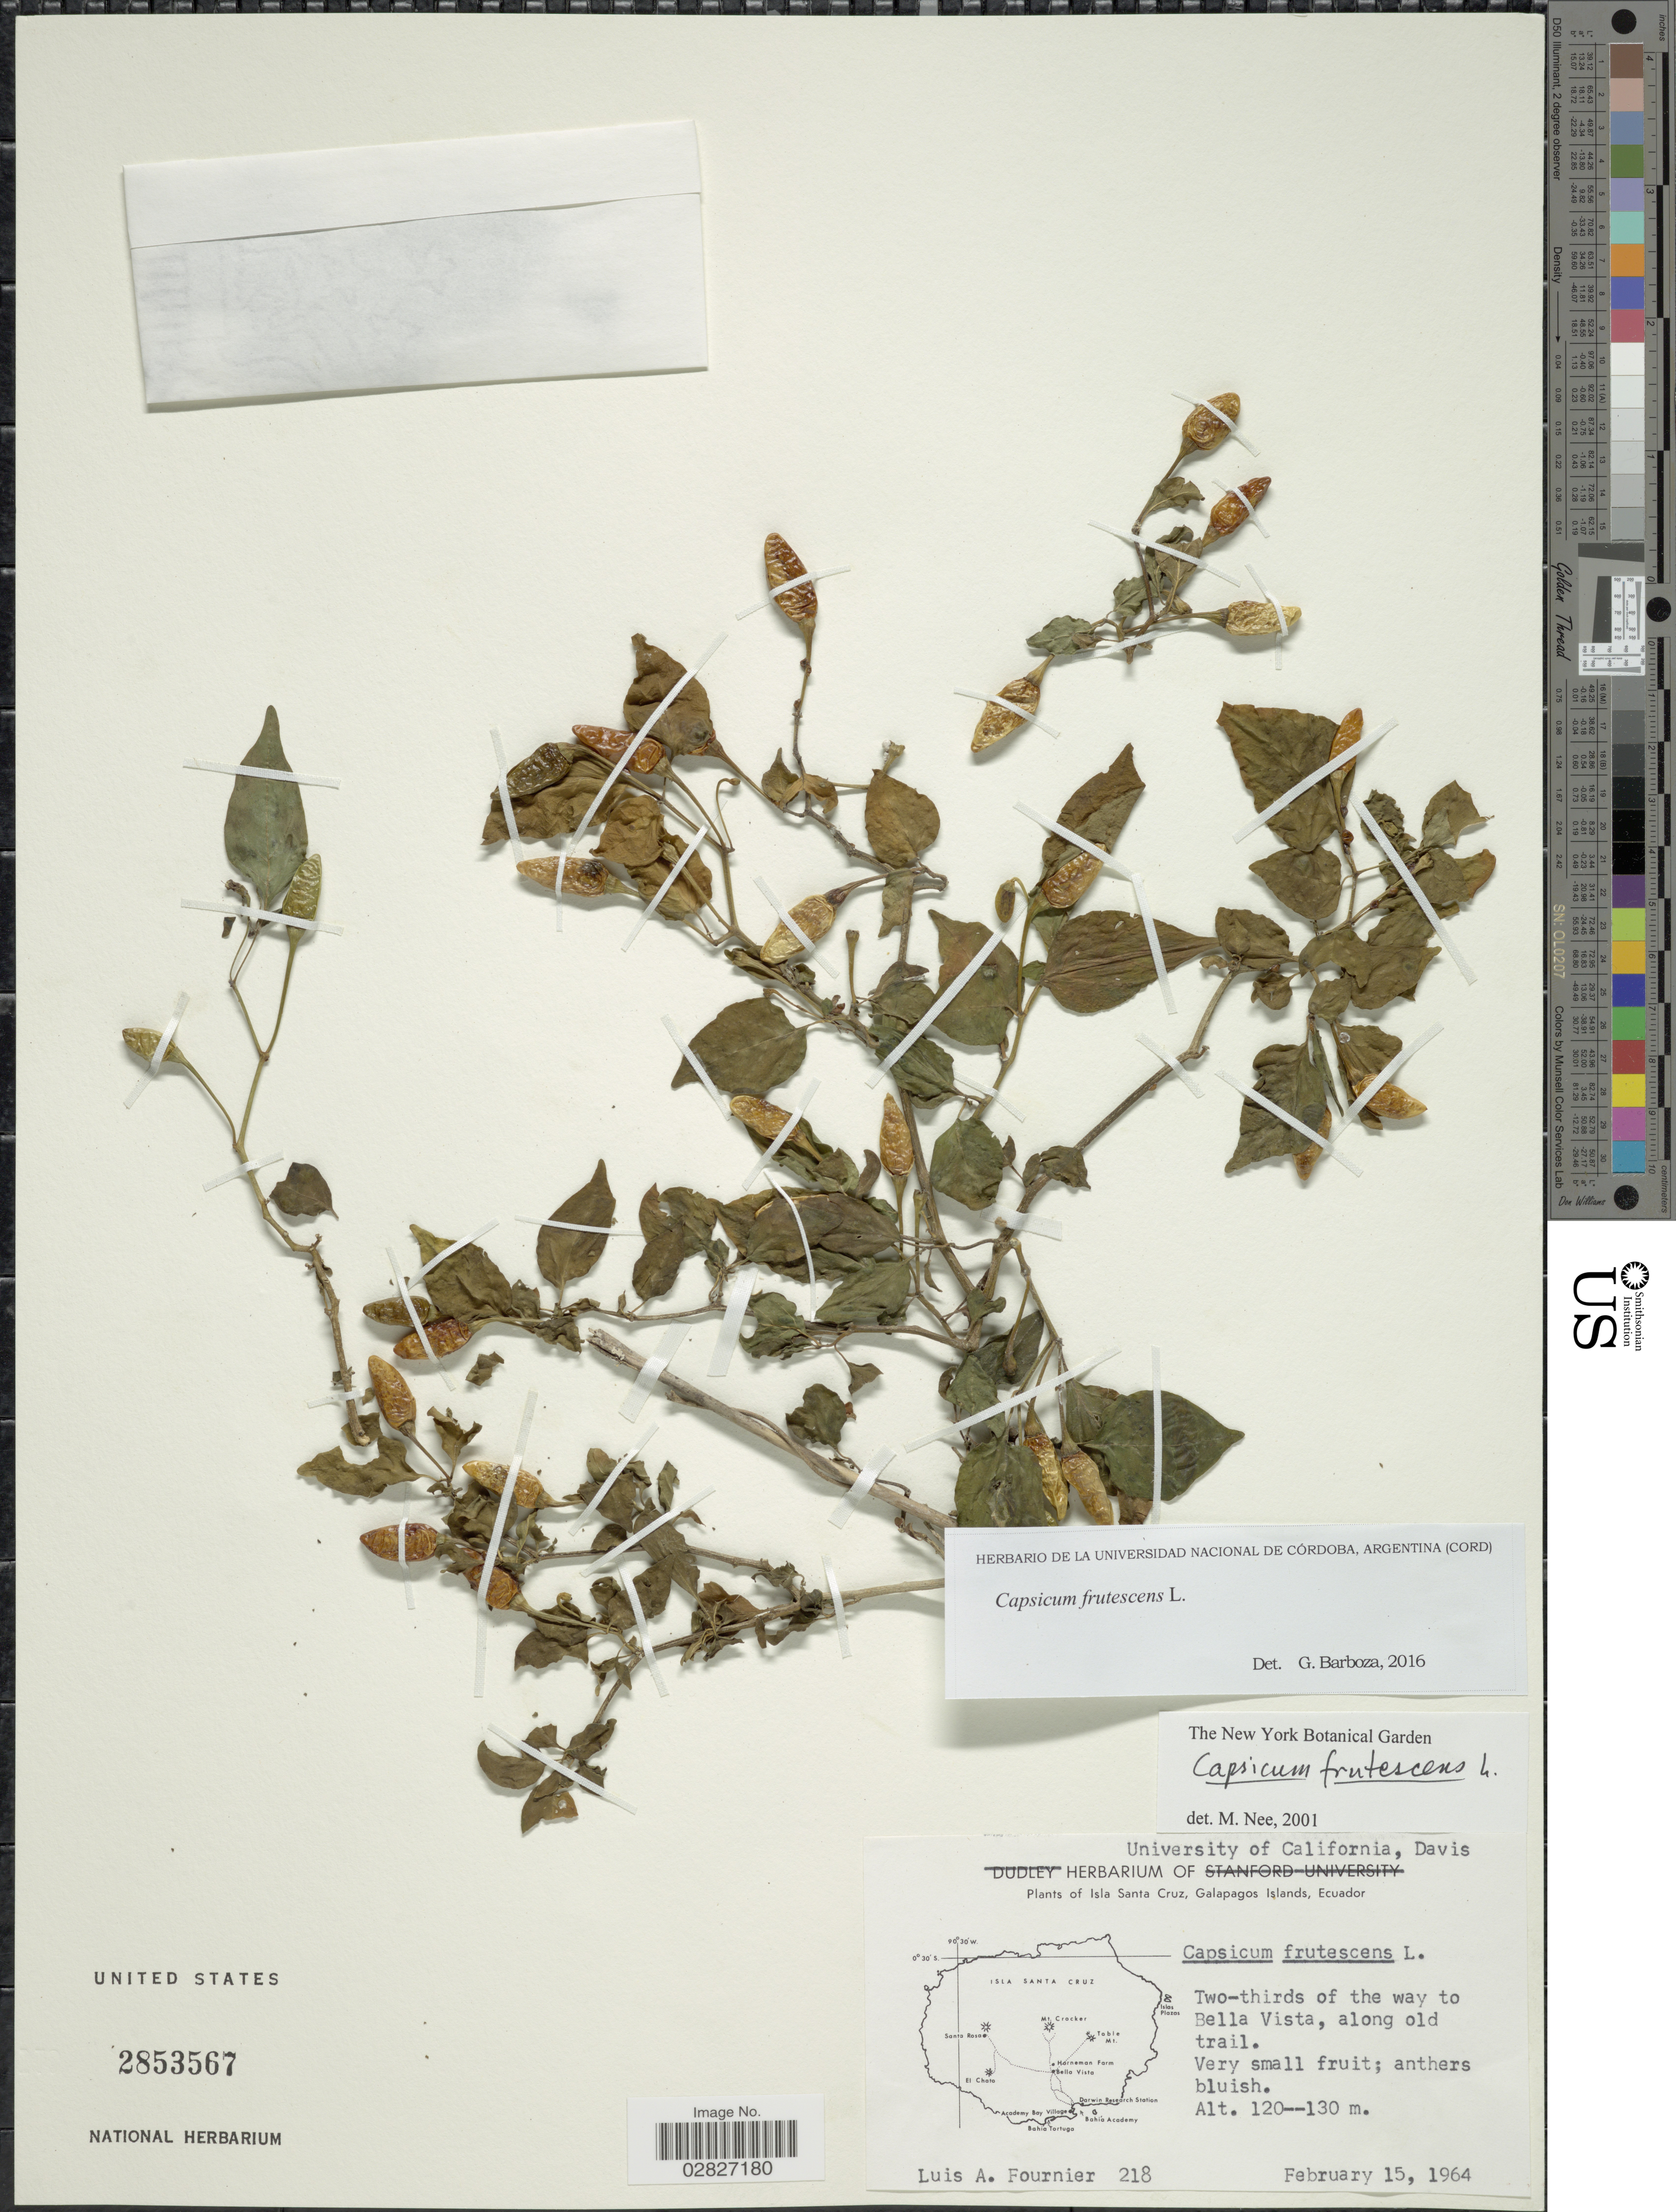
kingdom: Plantae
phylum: Tracheophyta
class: Magnoliopsida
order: Solanales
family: Solanaceae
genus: Capsicum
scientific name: Capsicum frutescens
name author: L.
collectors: L. A. Fournier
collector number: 218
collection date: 1964-02-15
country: Ecuador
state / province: Colón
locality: Isla Santa Cruz, Galapagos Islands, Two-thirds of the way to Bella Vista, along old trail.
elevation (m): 120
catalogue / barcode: US 2853567